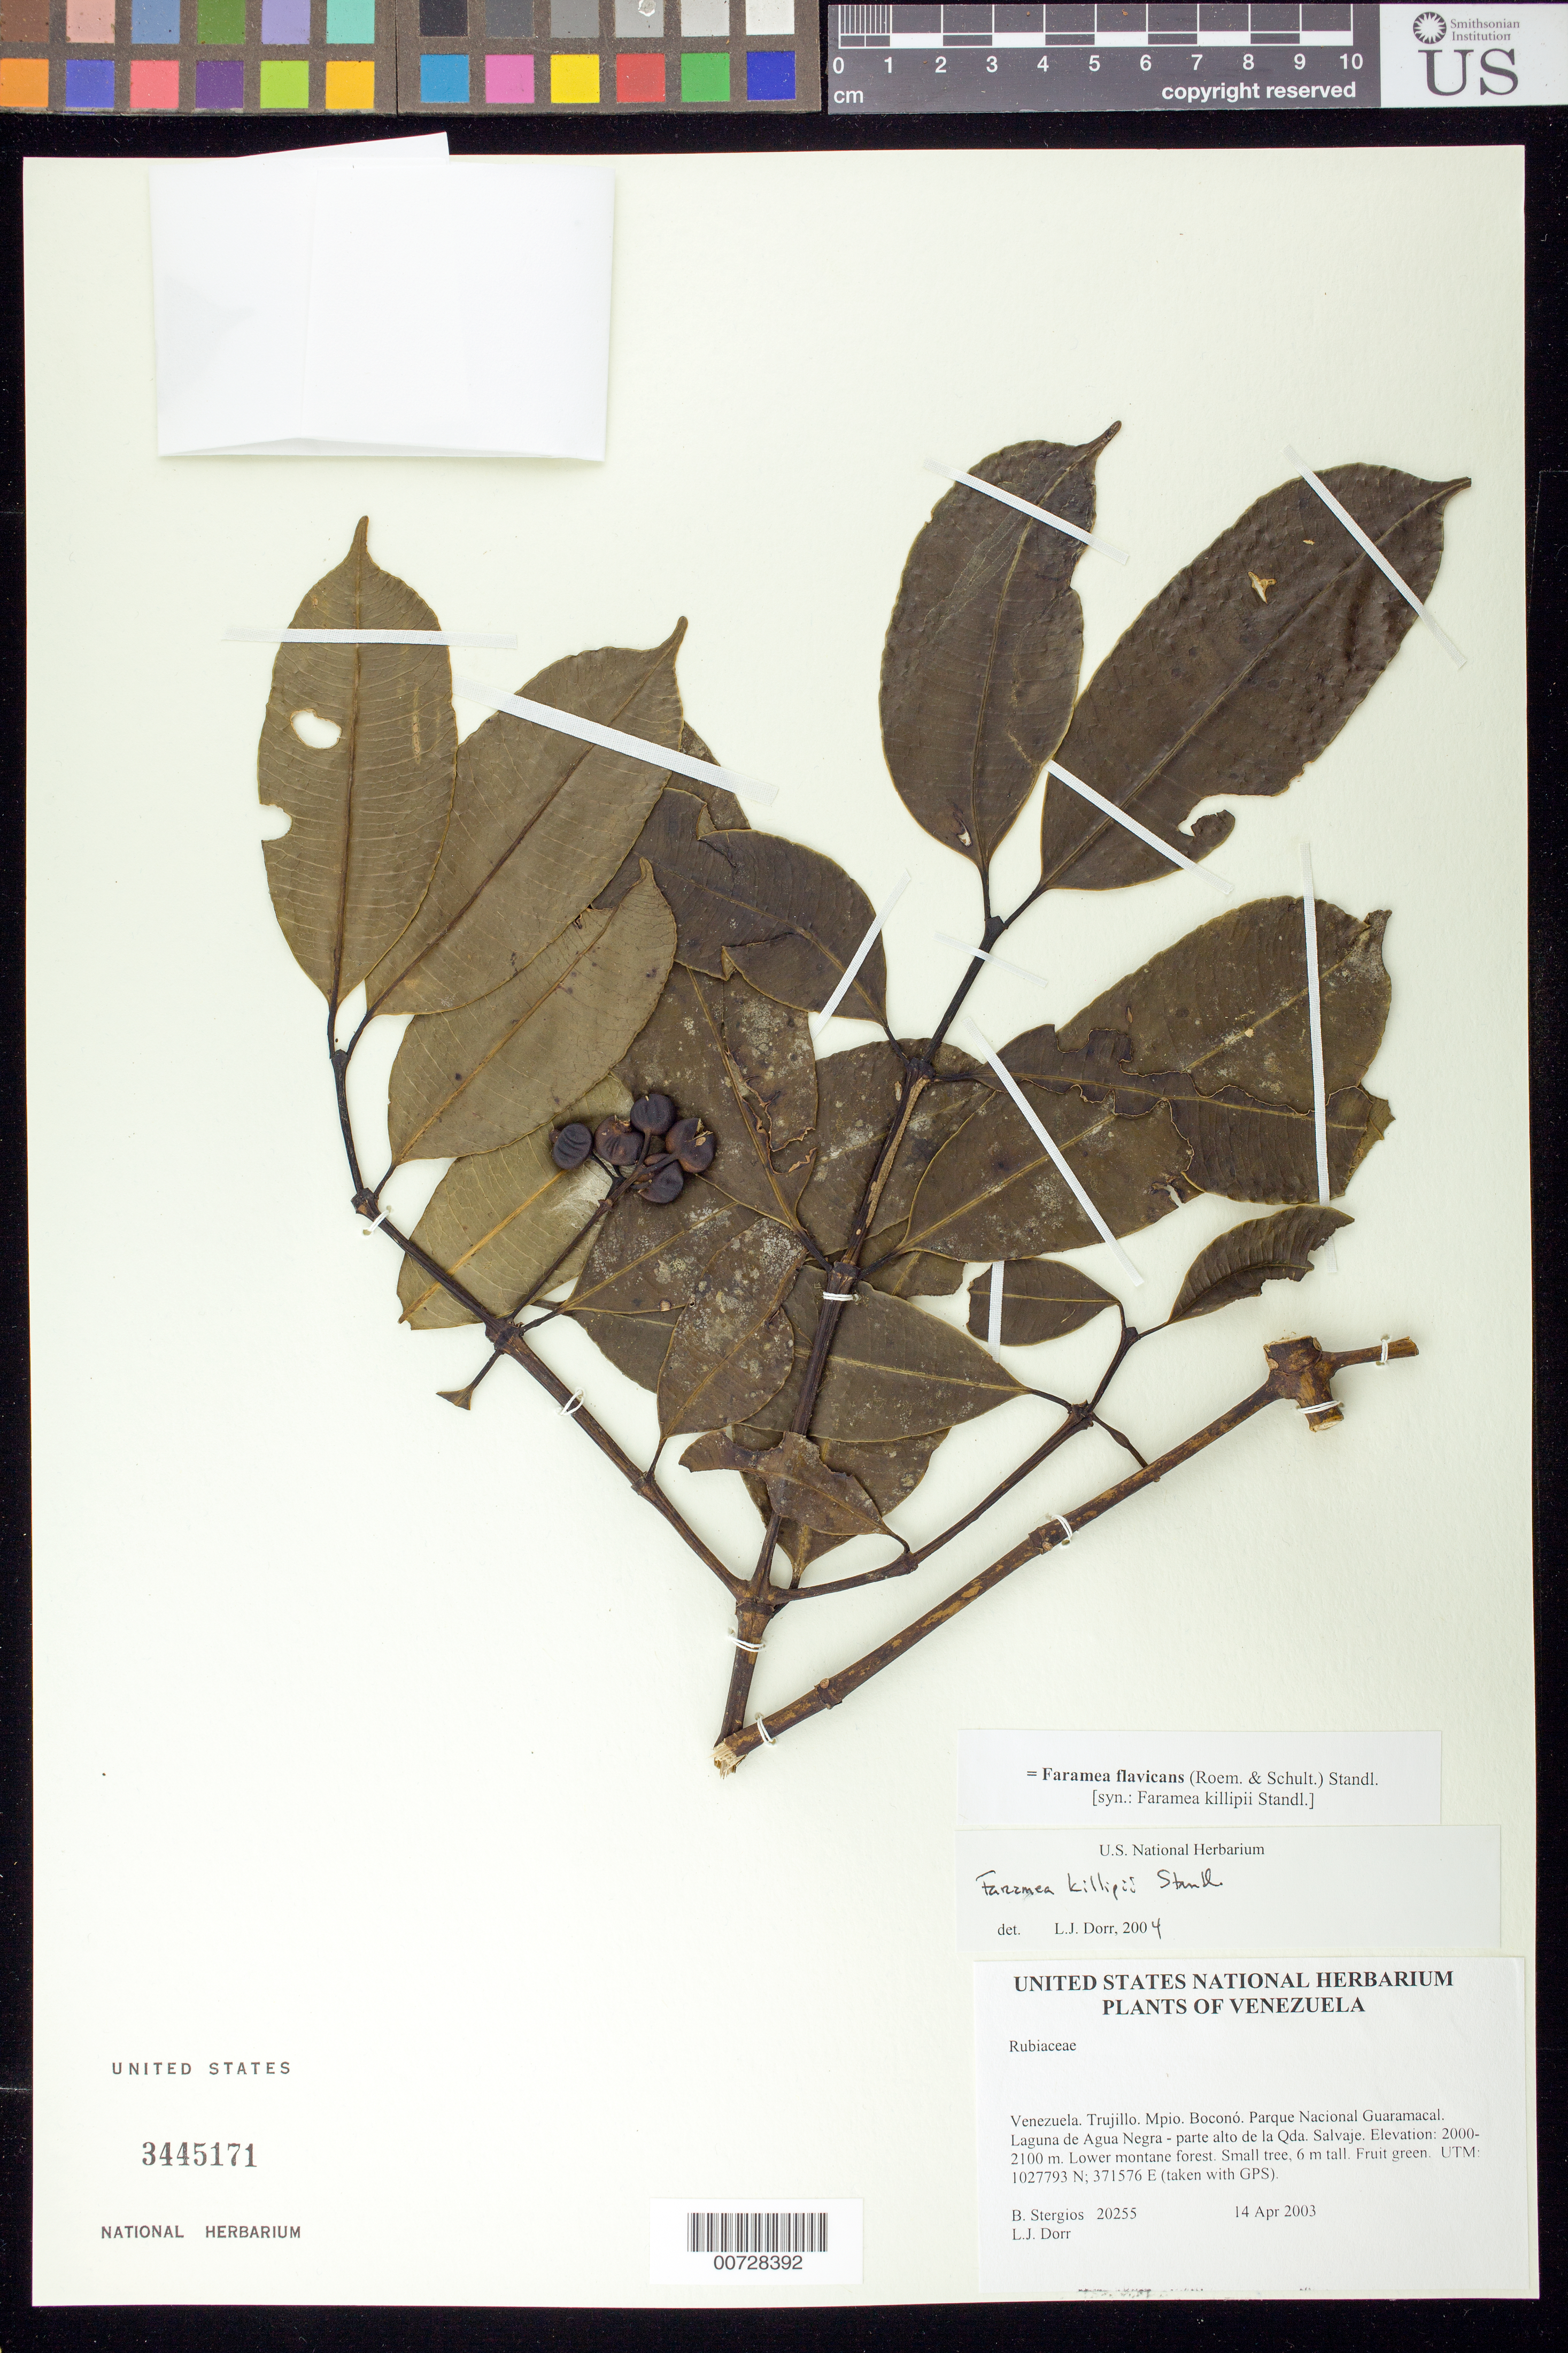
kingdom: Plantae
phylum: Tracheophyta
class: Magnoliopsida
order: Gentianales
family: Rubiaceae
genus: Faramea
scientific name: Faramea flavicans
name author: (Roem. & Schult.) Standl.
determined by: Taylor, Charlotte M.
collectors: B. G. Stergios & L. J. Dorr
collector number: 20255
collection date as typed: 14 Apr 2003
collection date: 2003-04-14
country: Venezuela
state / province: Trujillo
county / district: Boconó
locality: Parque Nacional Guaramacal. Laguna de Agua Negra - parte alto de la Qda. Salvaje.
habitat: Lower montane forest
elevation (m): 2000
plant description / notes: PORT, US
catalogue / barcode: US 3445171